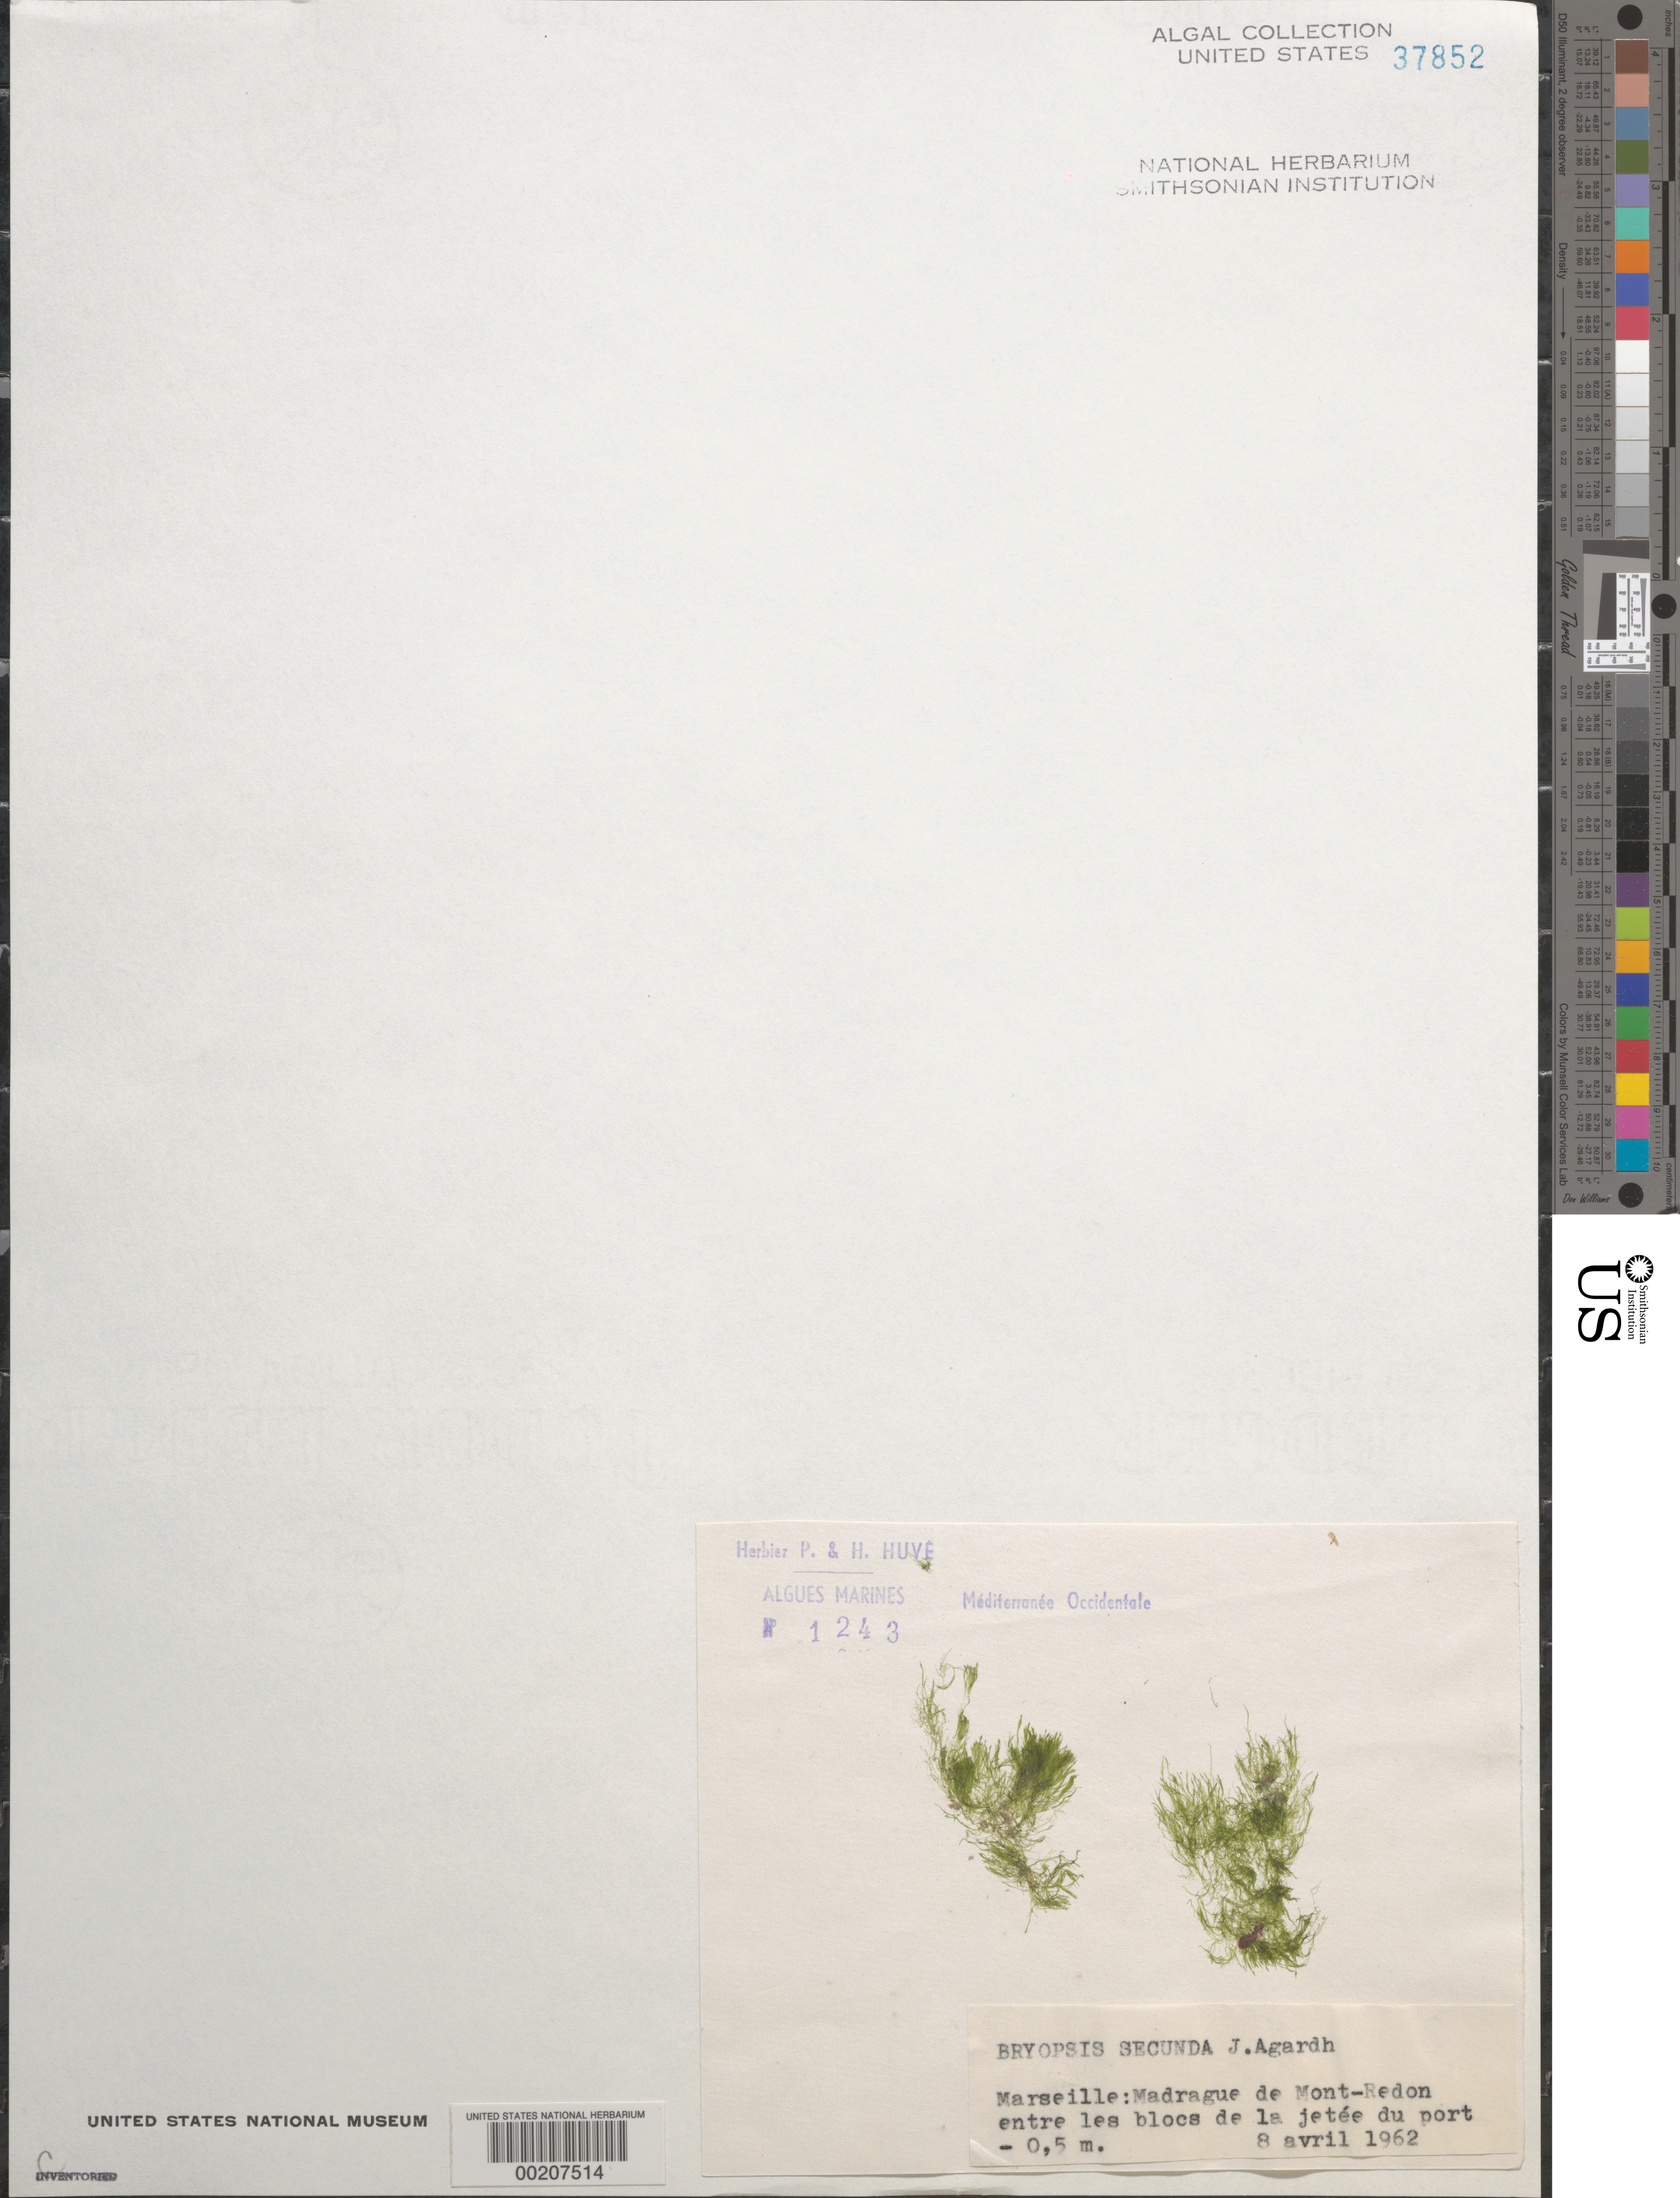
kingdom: Plantae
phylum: Chlorophyta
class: Ulvophyceae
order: Bryopsidales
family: Bryopsidaceae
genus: Bryopsis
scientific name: Bryopsis secunda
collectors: P. Huve & H. Huve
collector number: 1243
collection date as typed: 08 Apr 1962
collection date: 1962-04-08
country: France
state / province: Provence-Alpes-Côte d'Azur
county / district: Bouches-du-Rhône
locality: Marseille, Madrague de Mont-Redon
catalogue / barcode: US 37852